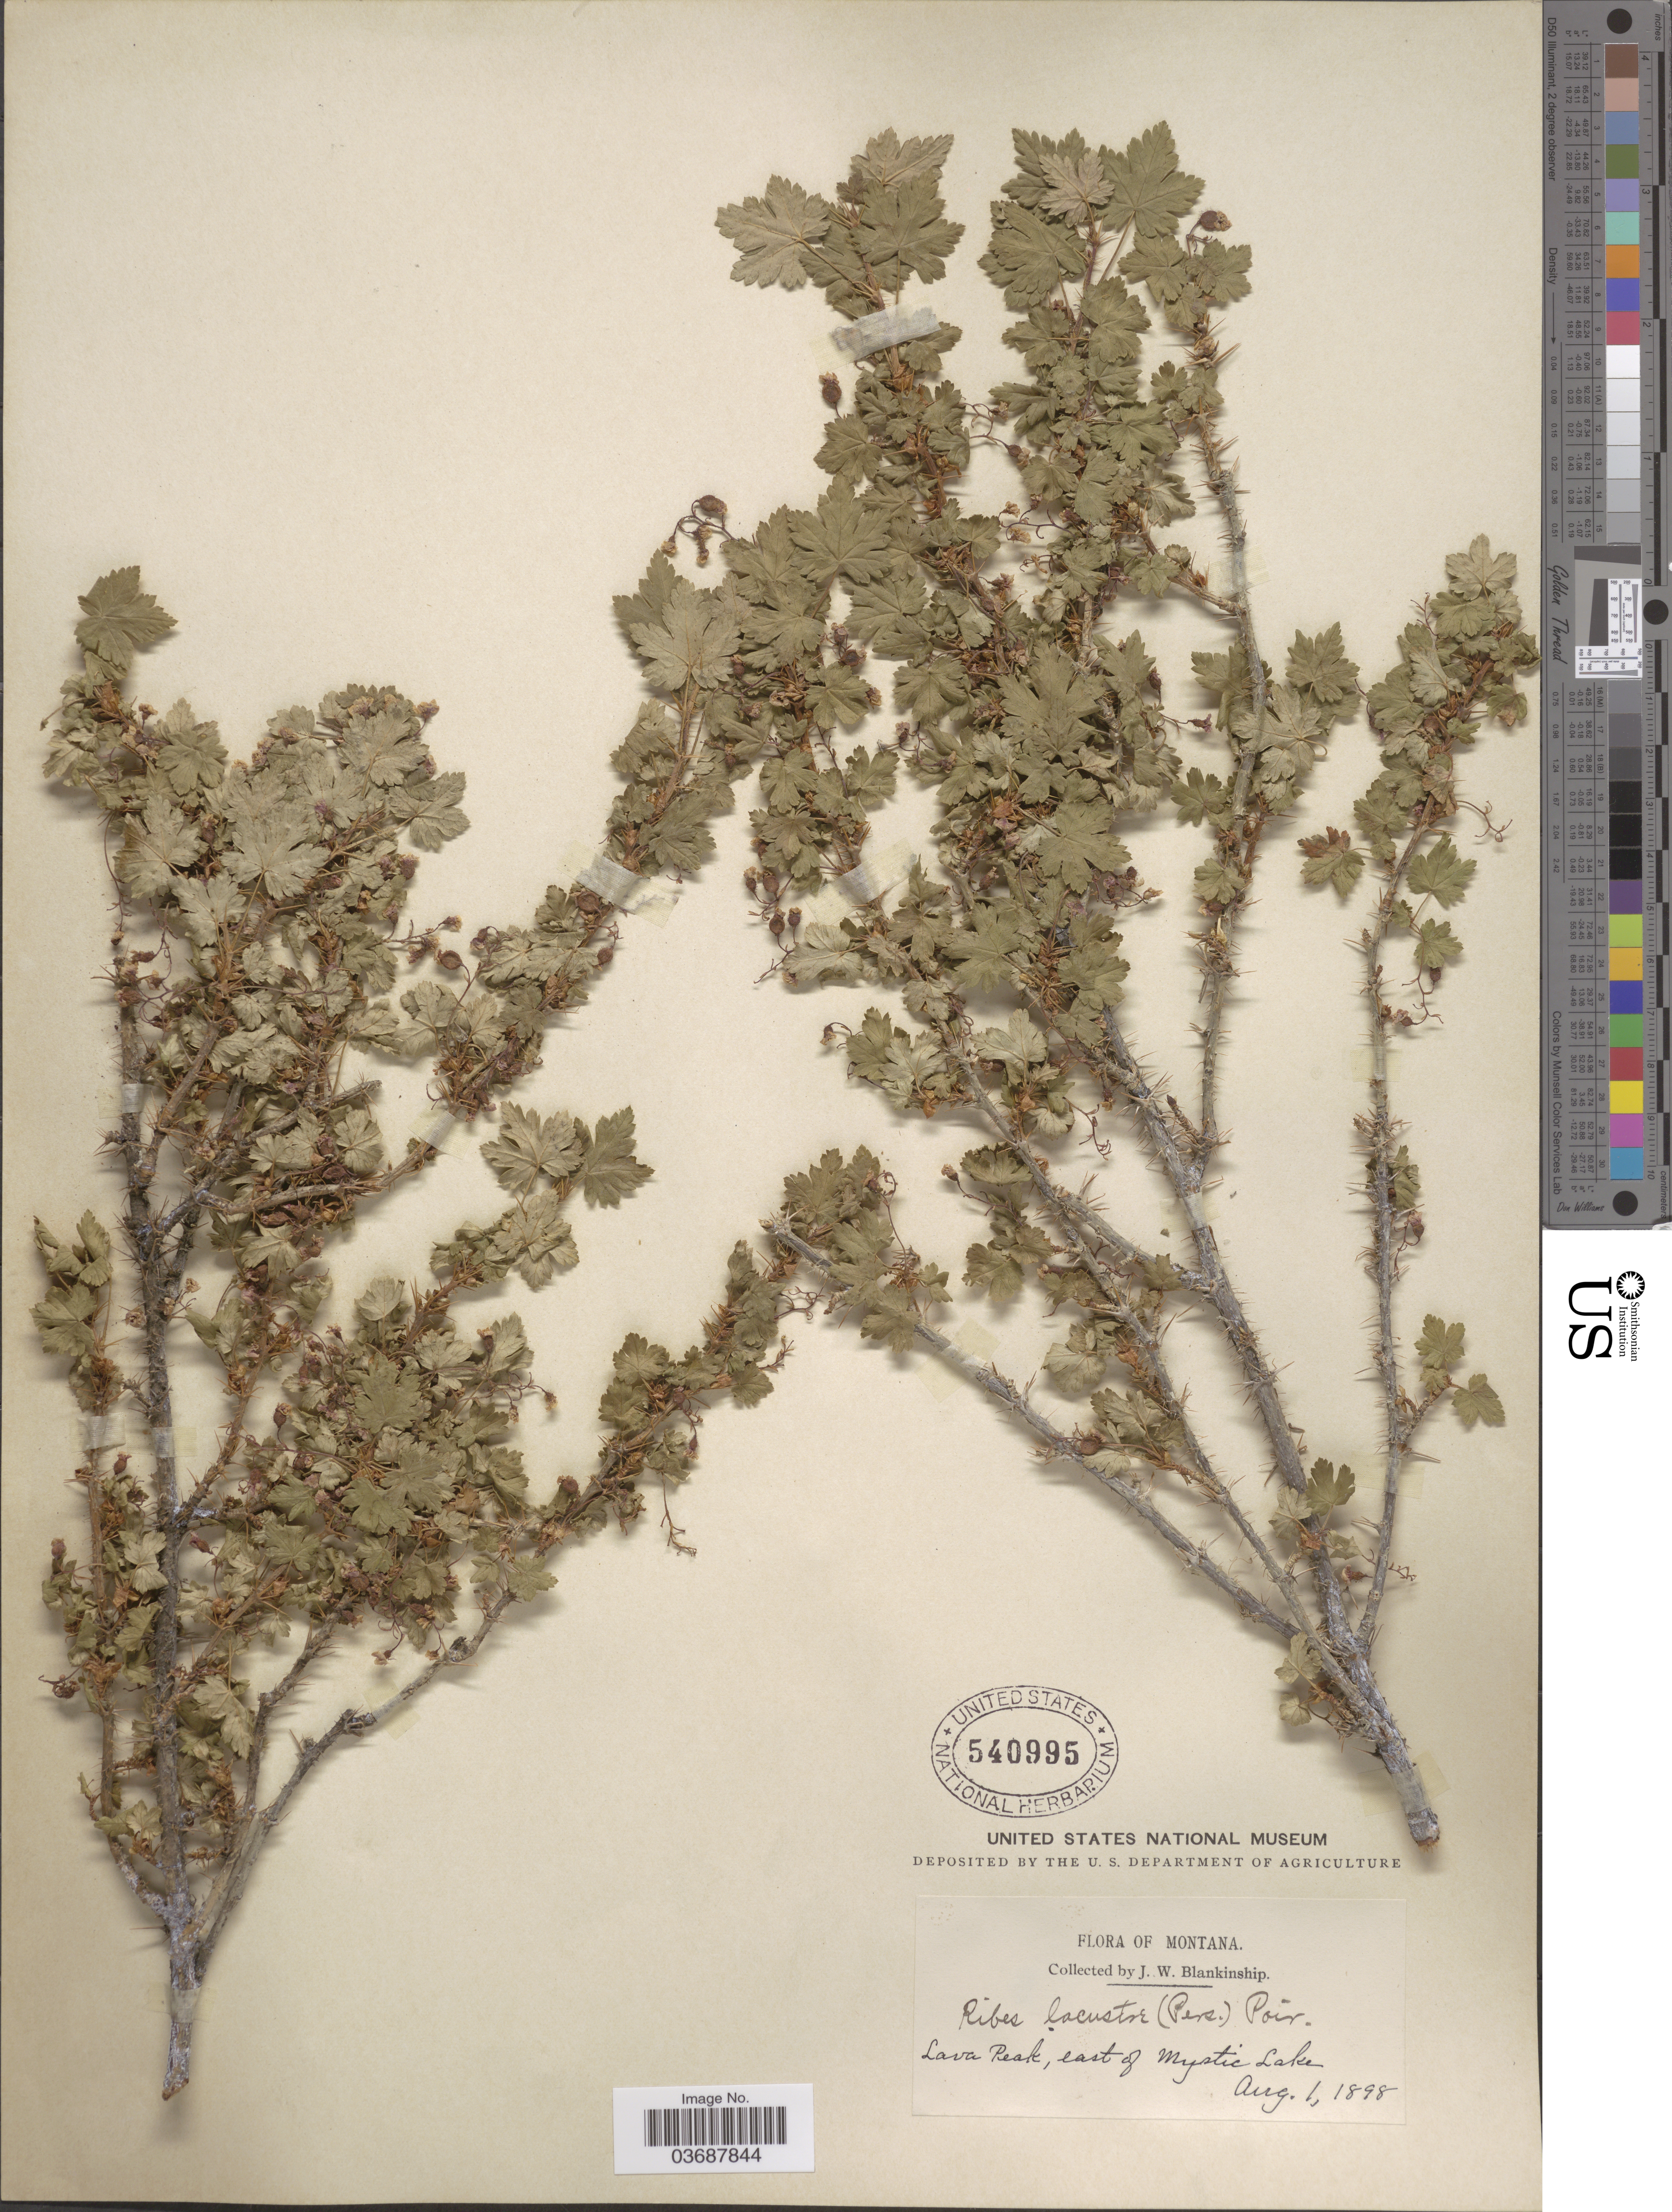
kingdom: Plantae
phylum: Tracheophyta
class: Magnoliopsida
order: Saxifragales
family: Grossulariaceae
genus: Ribes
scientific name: Ribes lacustre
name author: (Pers.) Poir.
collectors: J. W. Blankinship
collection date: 1898-08-01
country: United States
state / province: Montana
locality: Lava Peak, east of Mystic Lake.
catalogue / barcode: US 540995